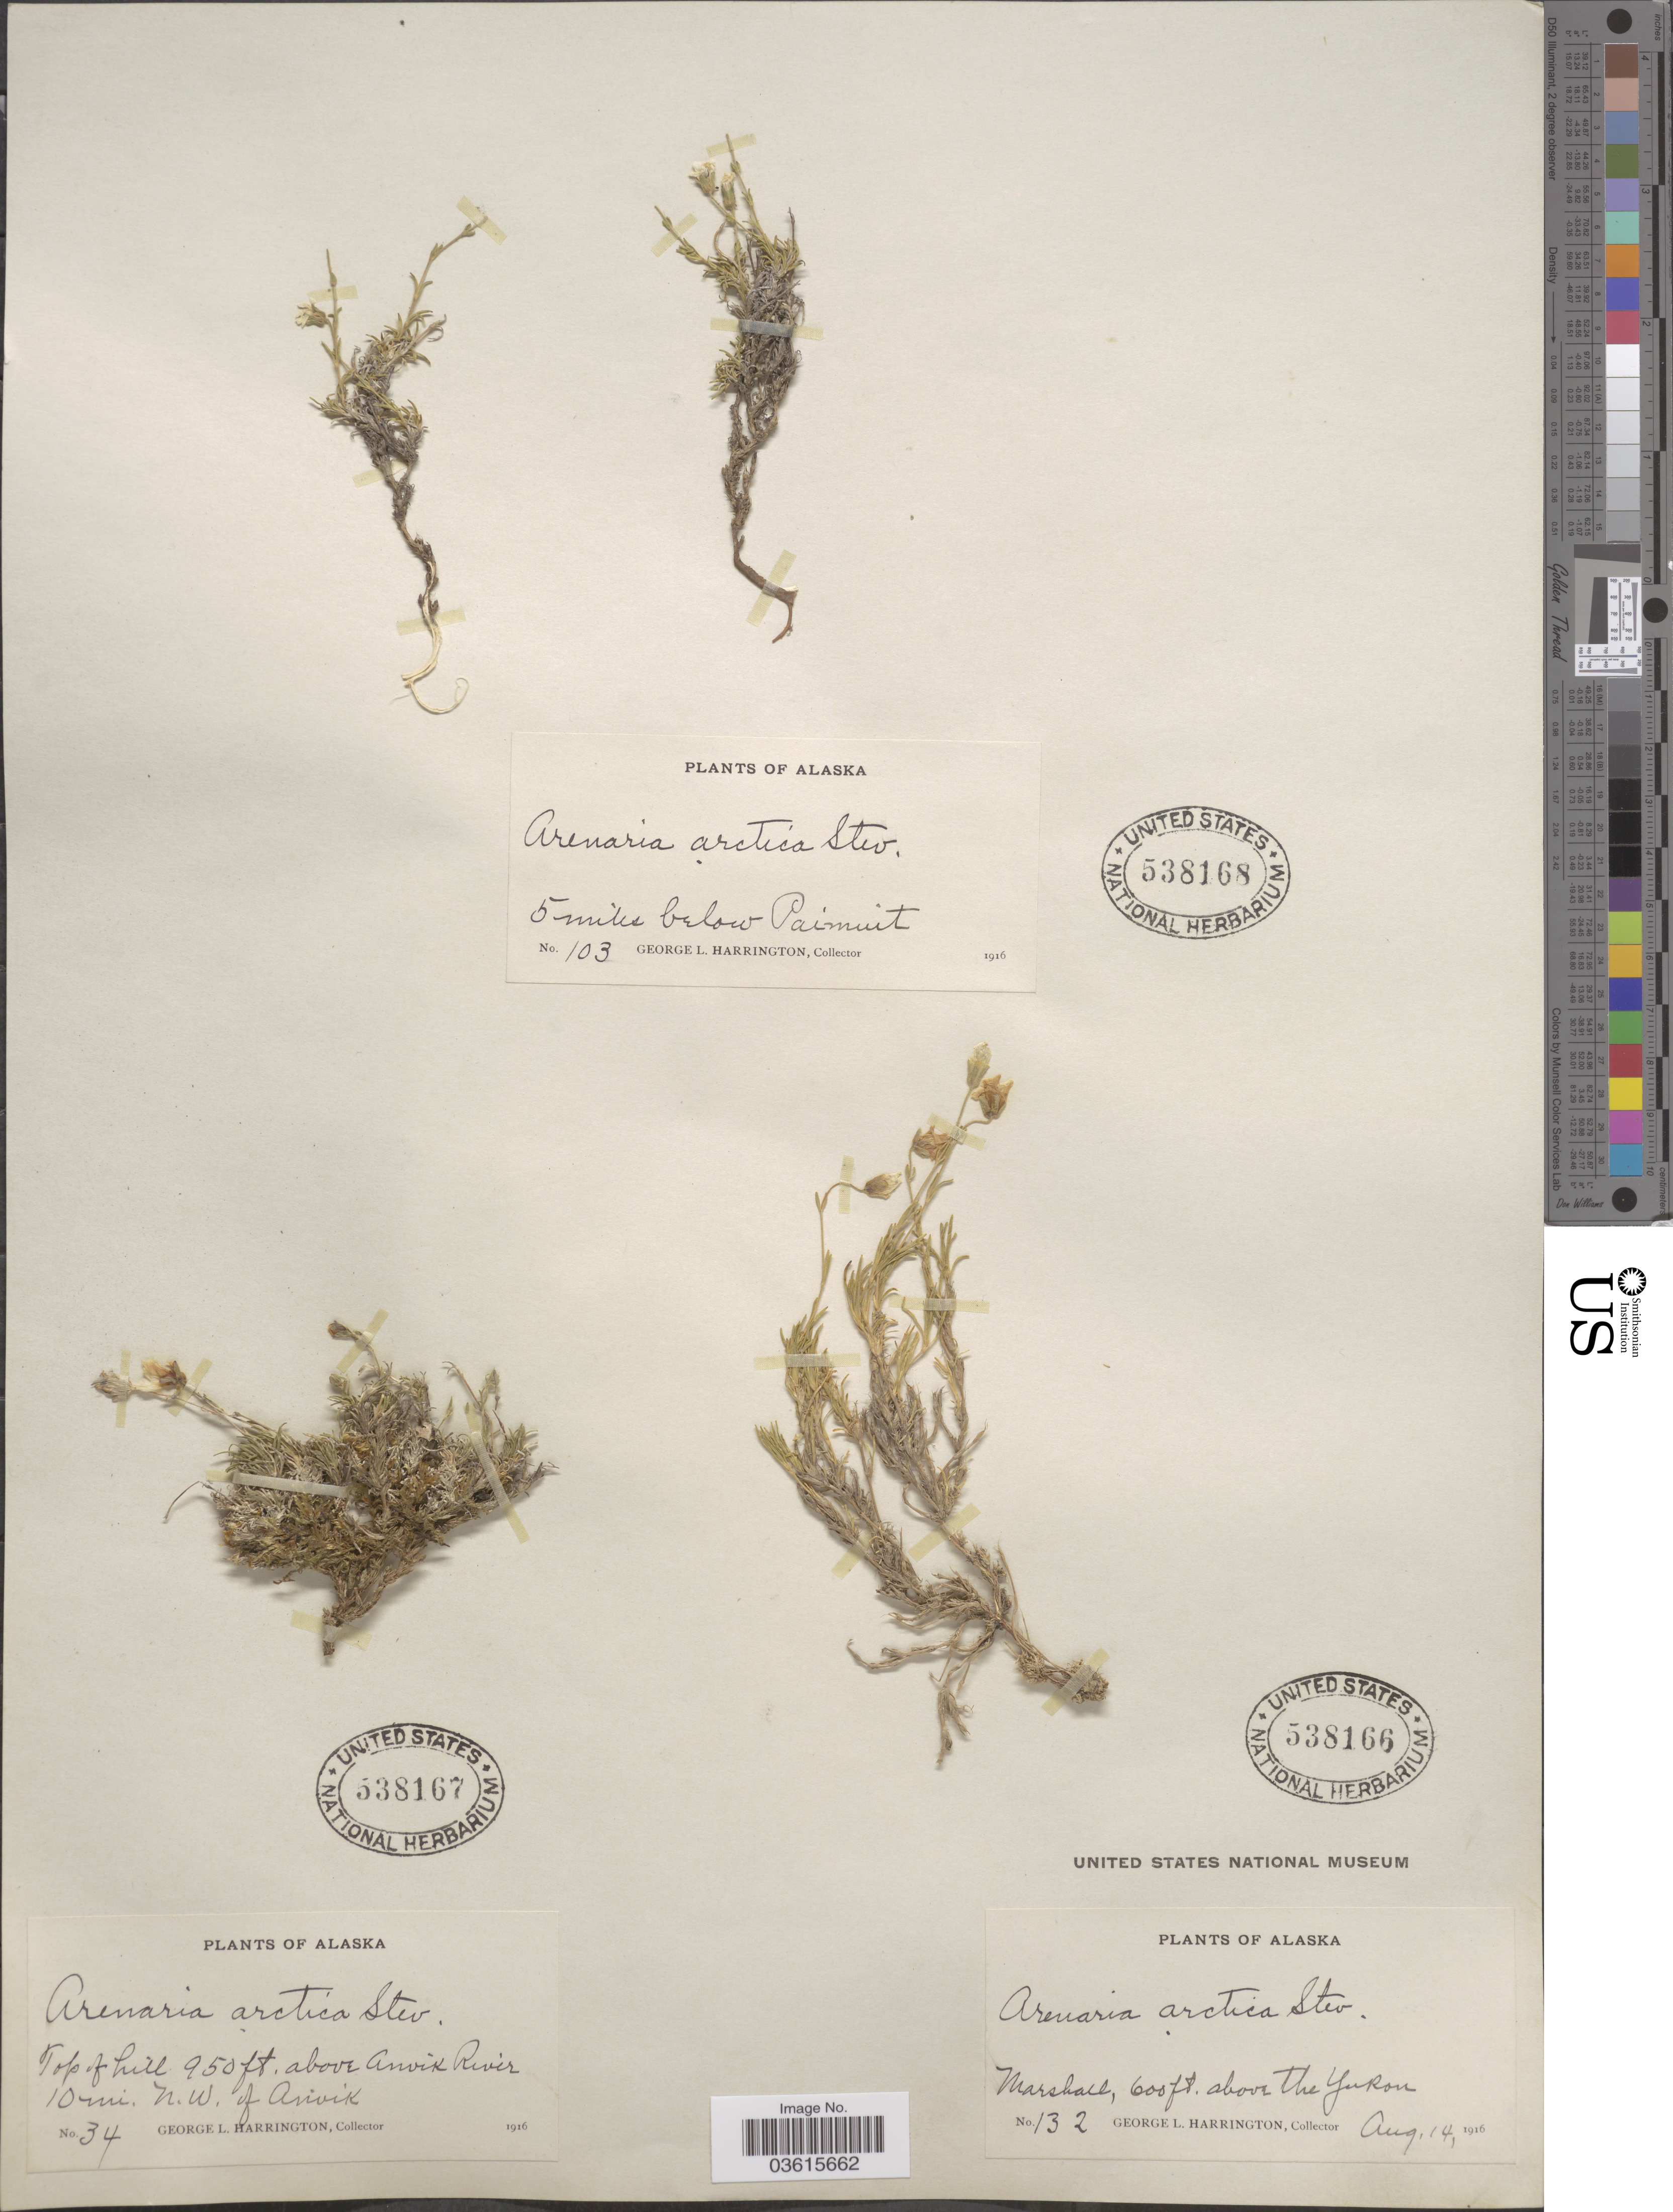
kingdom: Plantae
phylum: Tracheophyta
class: Magnoliopsida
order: Caryophyllales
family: Caryophyllaceae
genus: Cherleria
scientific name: Cherleria arctica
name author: (Steven ex Ser.) A.J. Moore & Dillenb.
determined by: Strong, M. T., (US), Smithsonian Institution - National Museum of Natural History (UNITED STATES)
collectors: G. Harrington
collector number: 132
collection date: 1916-08-14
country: United States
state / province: Alaska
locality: Marshall, above the Yukon.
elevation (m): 183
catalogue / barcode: US 538166-3